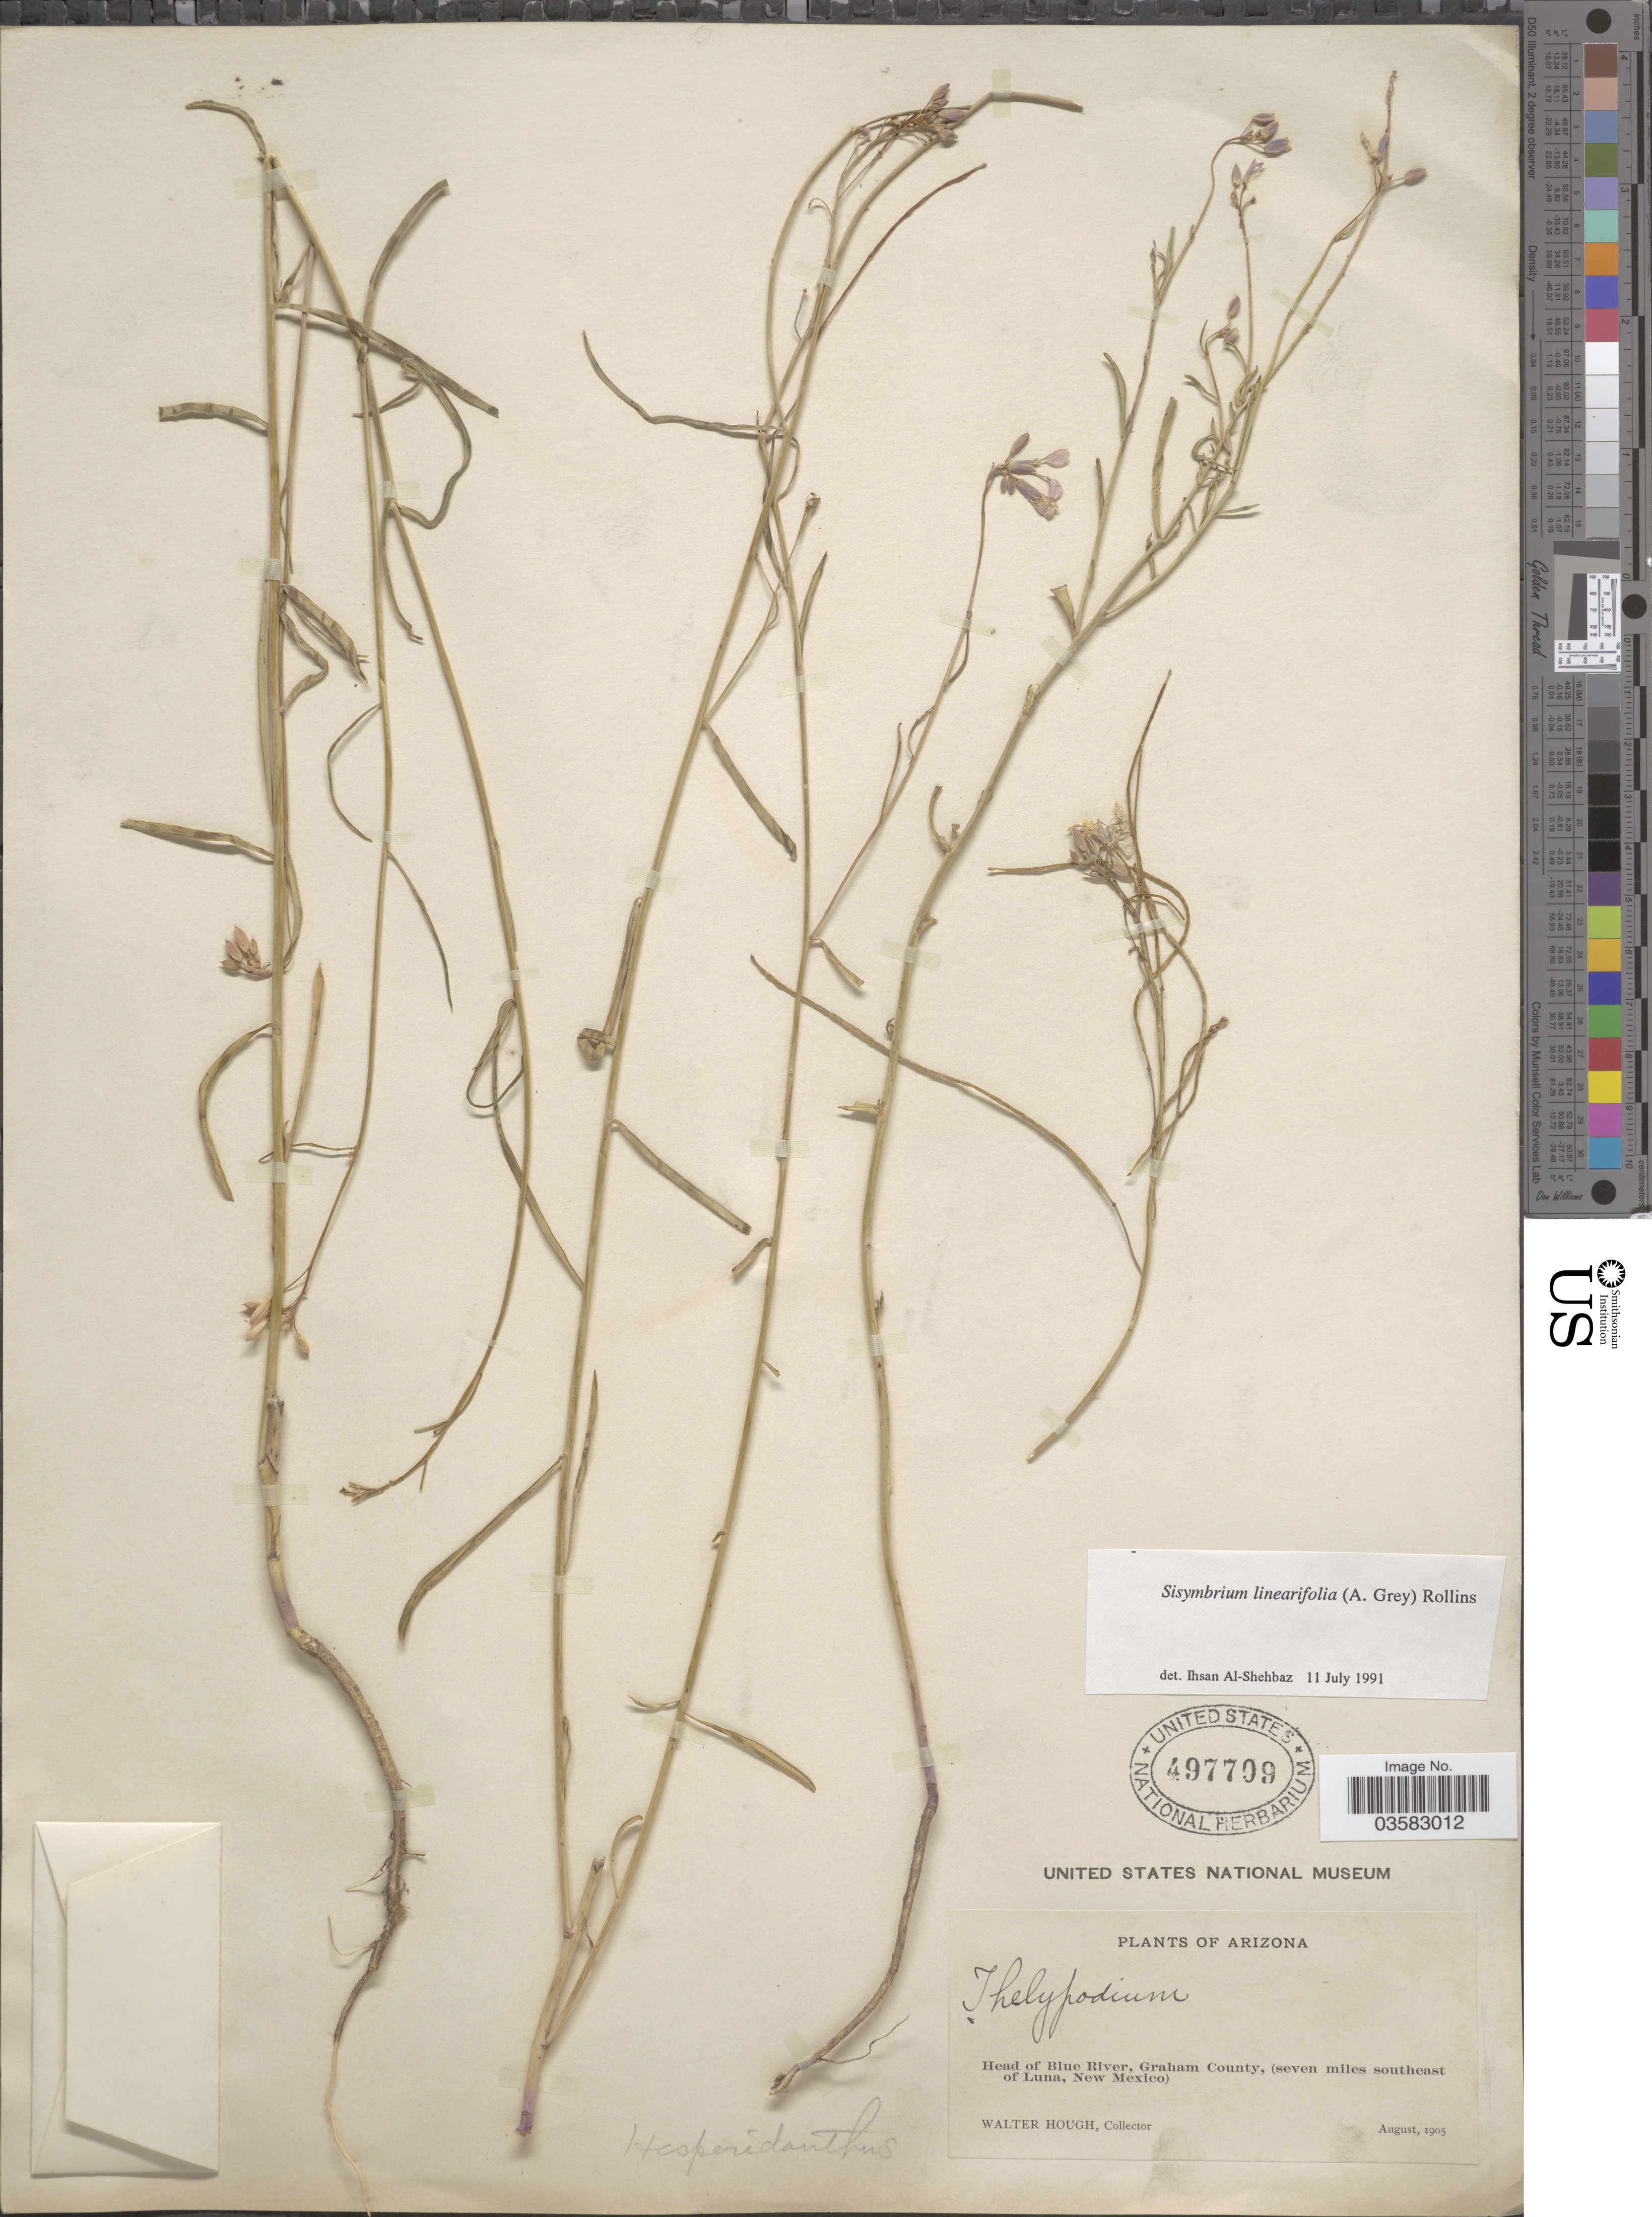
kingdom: Plantae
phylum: Tracheophyta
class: Magnoliopsida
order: Brassicales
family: Brassicaceae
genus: Sisymbrium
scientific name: Sisymbrium linearifolium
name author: (A. Gray) Payson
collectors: W. Hough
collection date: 1905-08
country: United States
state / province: Arizona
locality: Head of Blue River, Graham County, (seven miles southeast of Luna, New Mexico).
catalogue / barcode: US 497709